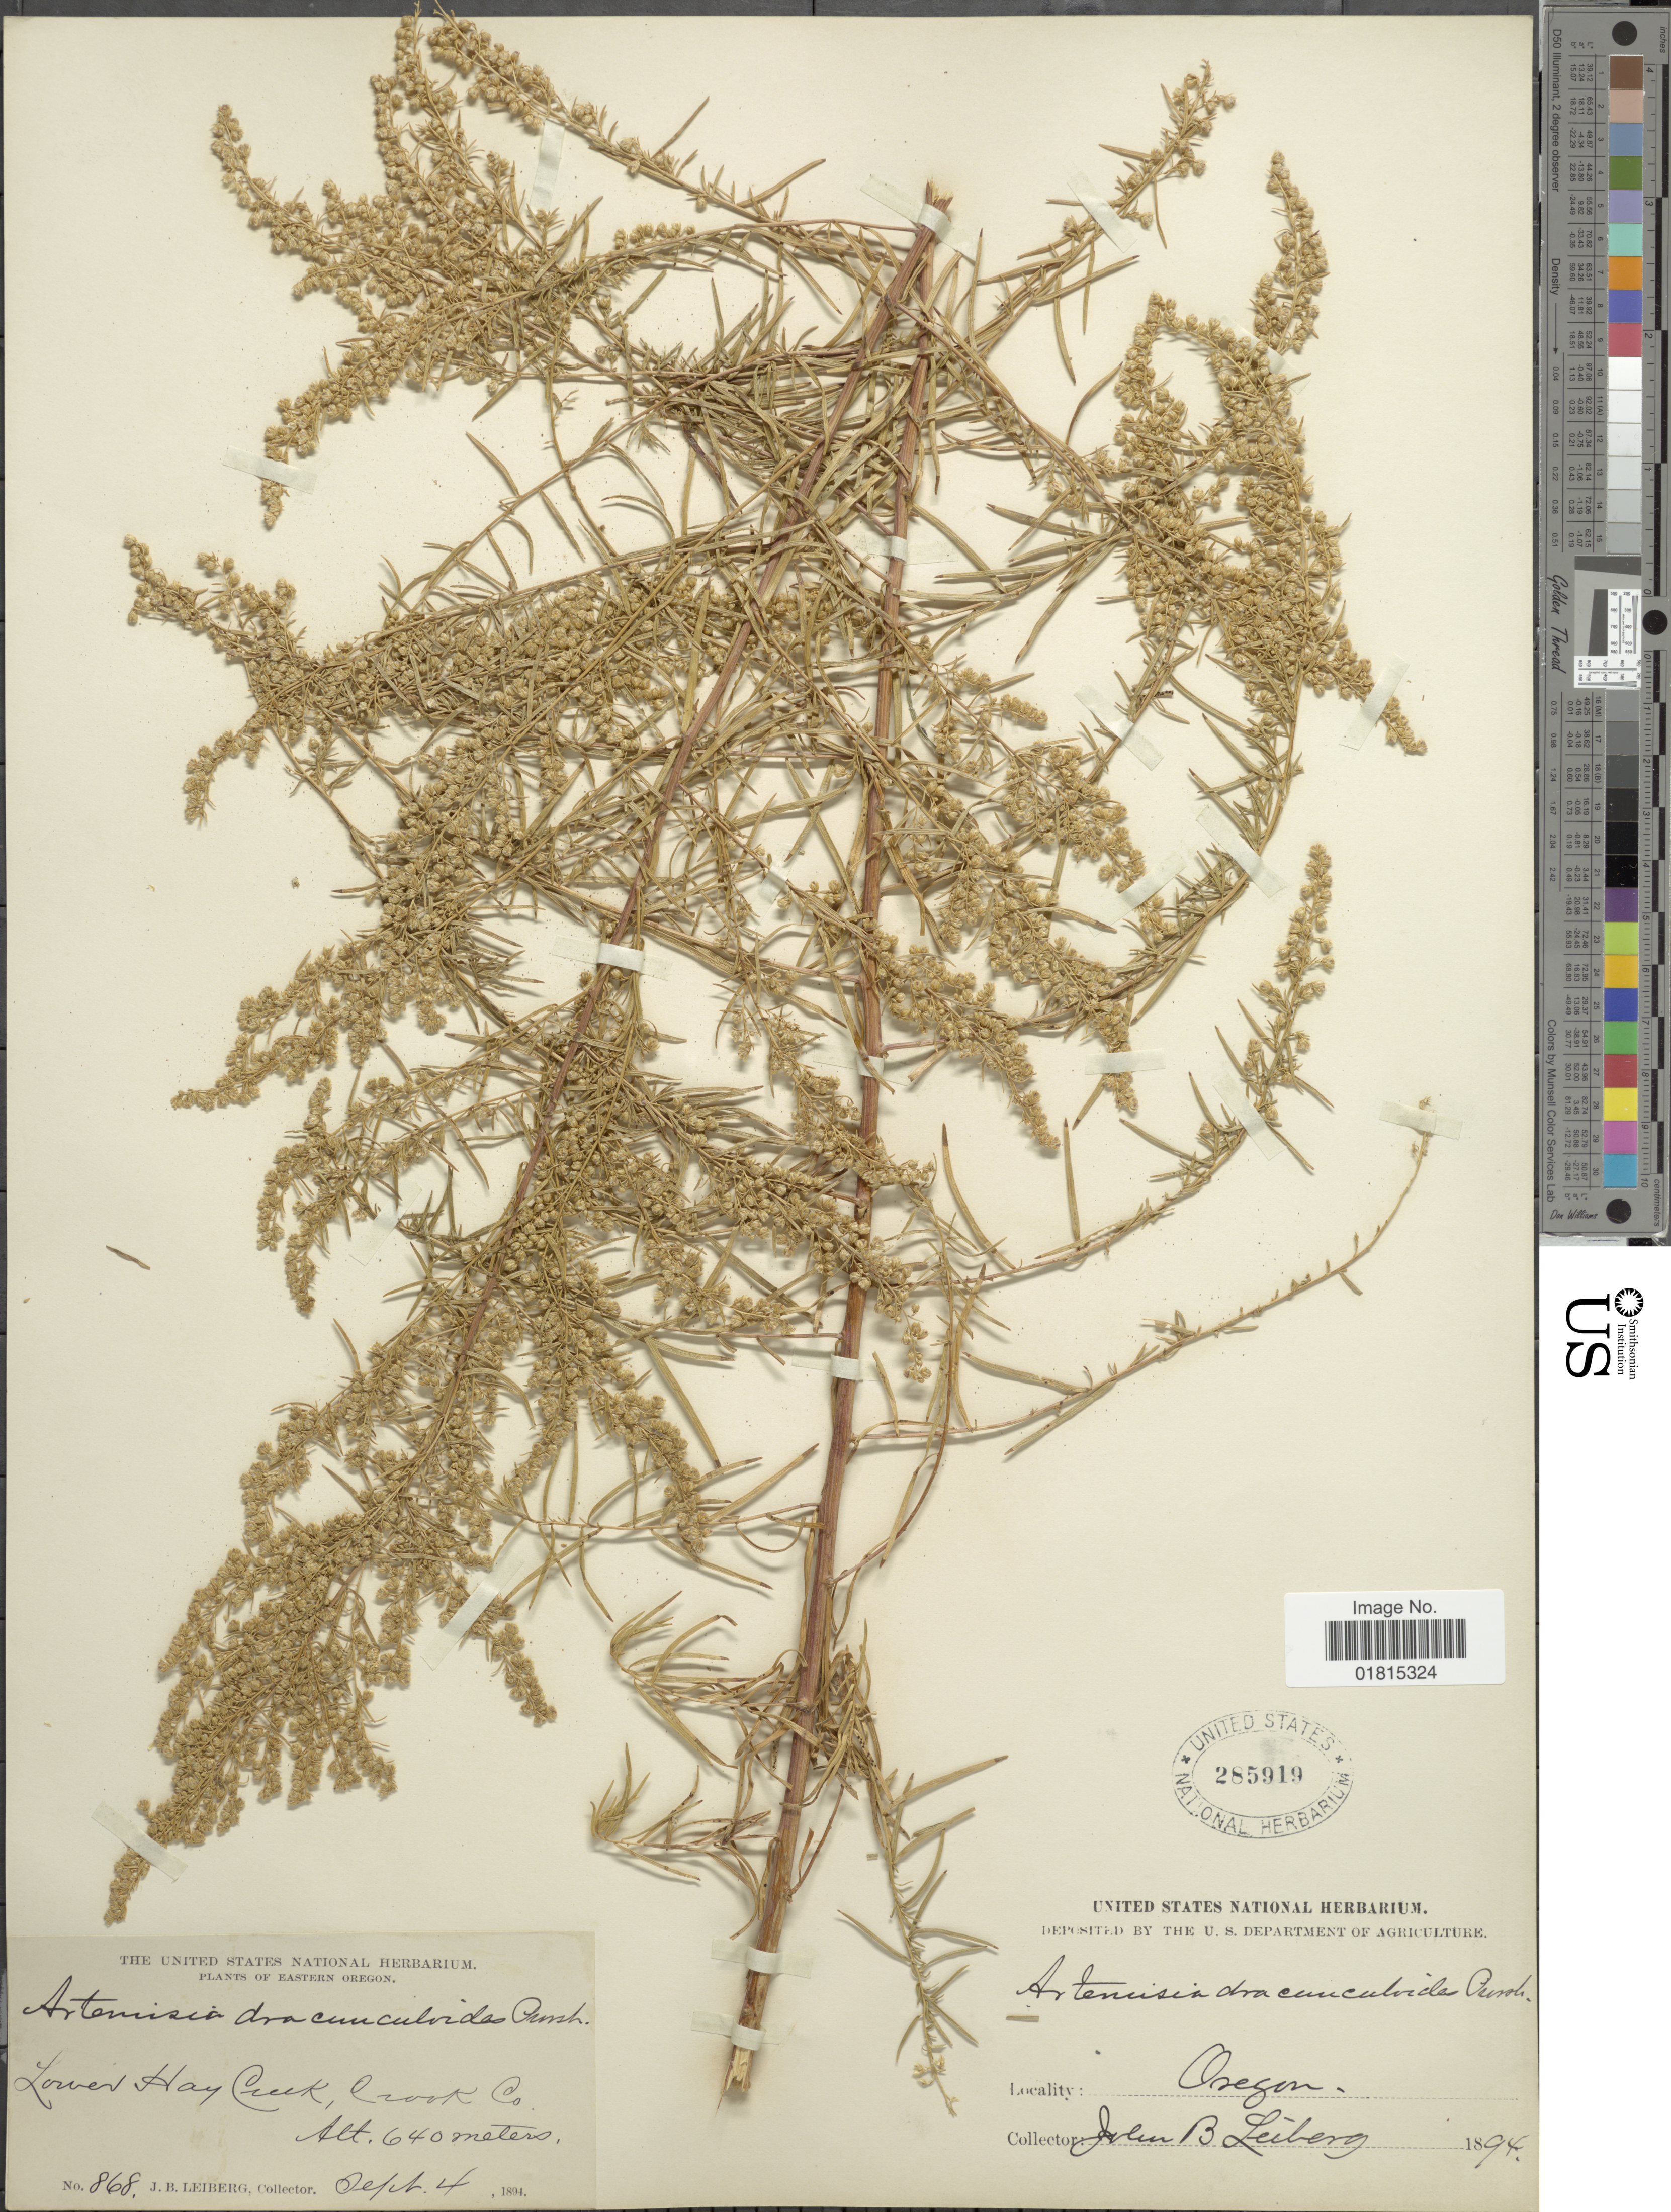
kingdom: Plantae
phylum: Tracheophyta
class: Magnoliopsida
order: Asterales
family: Asteraceae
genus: Artemisia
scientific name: Artemisia dracunculoides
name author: Pursh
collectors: J. B. Leiberg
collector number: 868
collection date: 1894-09-04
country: United States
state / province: Oregon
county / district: Crook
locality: Eastern Oregon. Lower Hay Creek, Crook Co.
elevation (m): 640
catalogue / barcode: US 285919